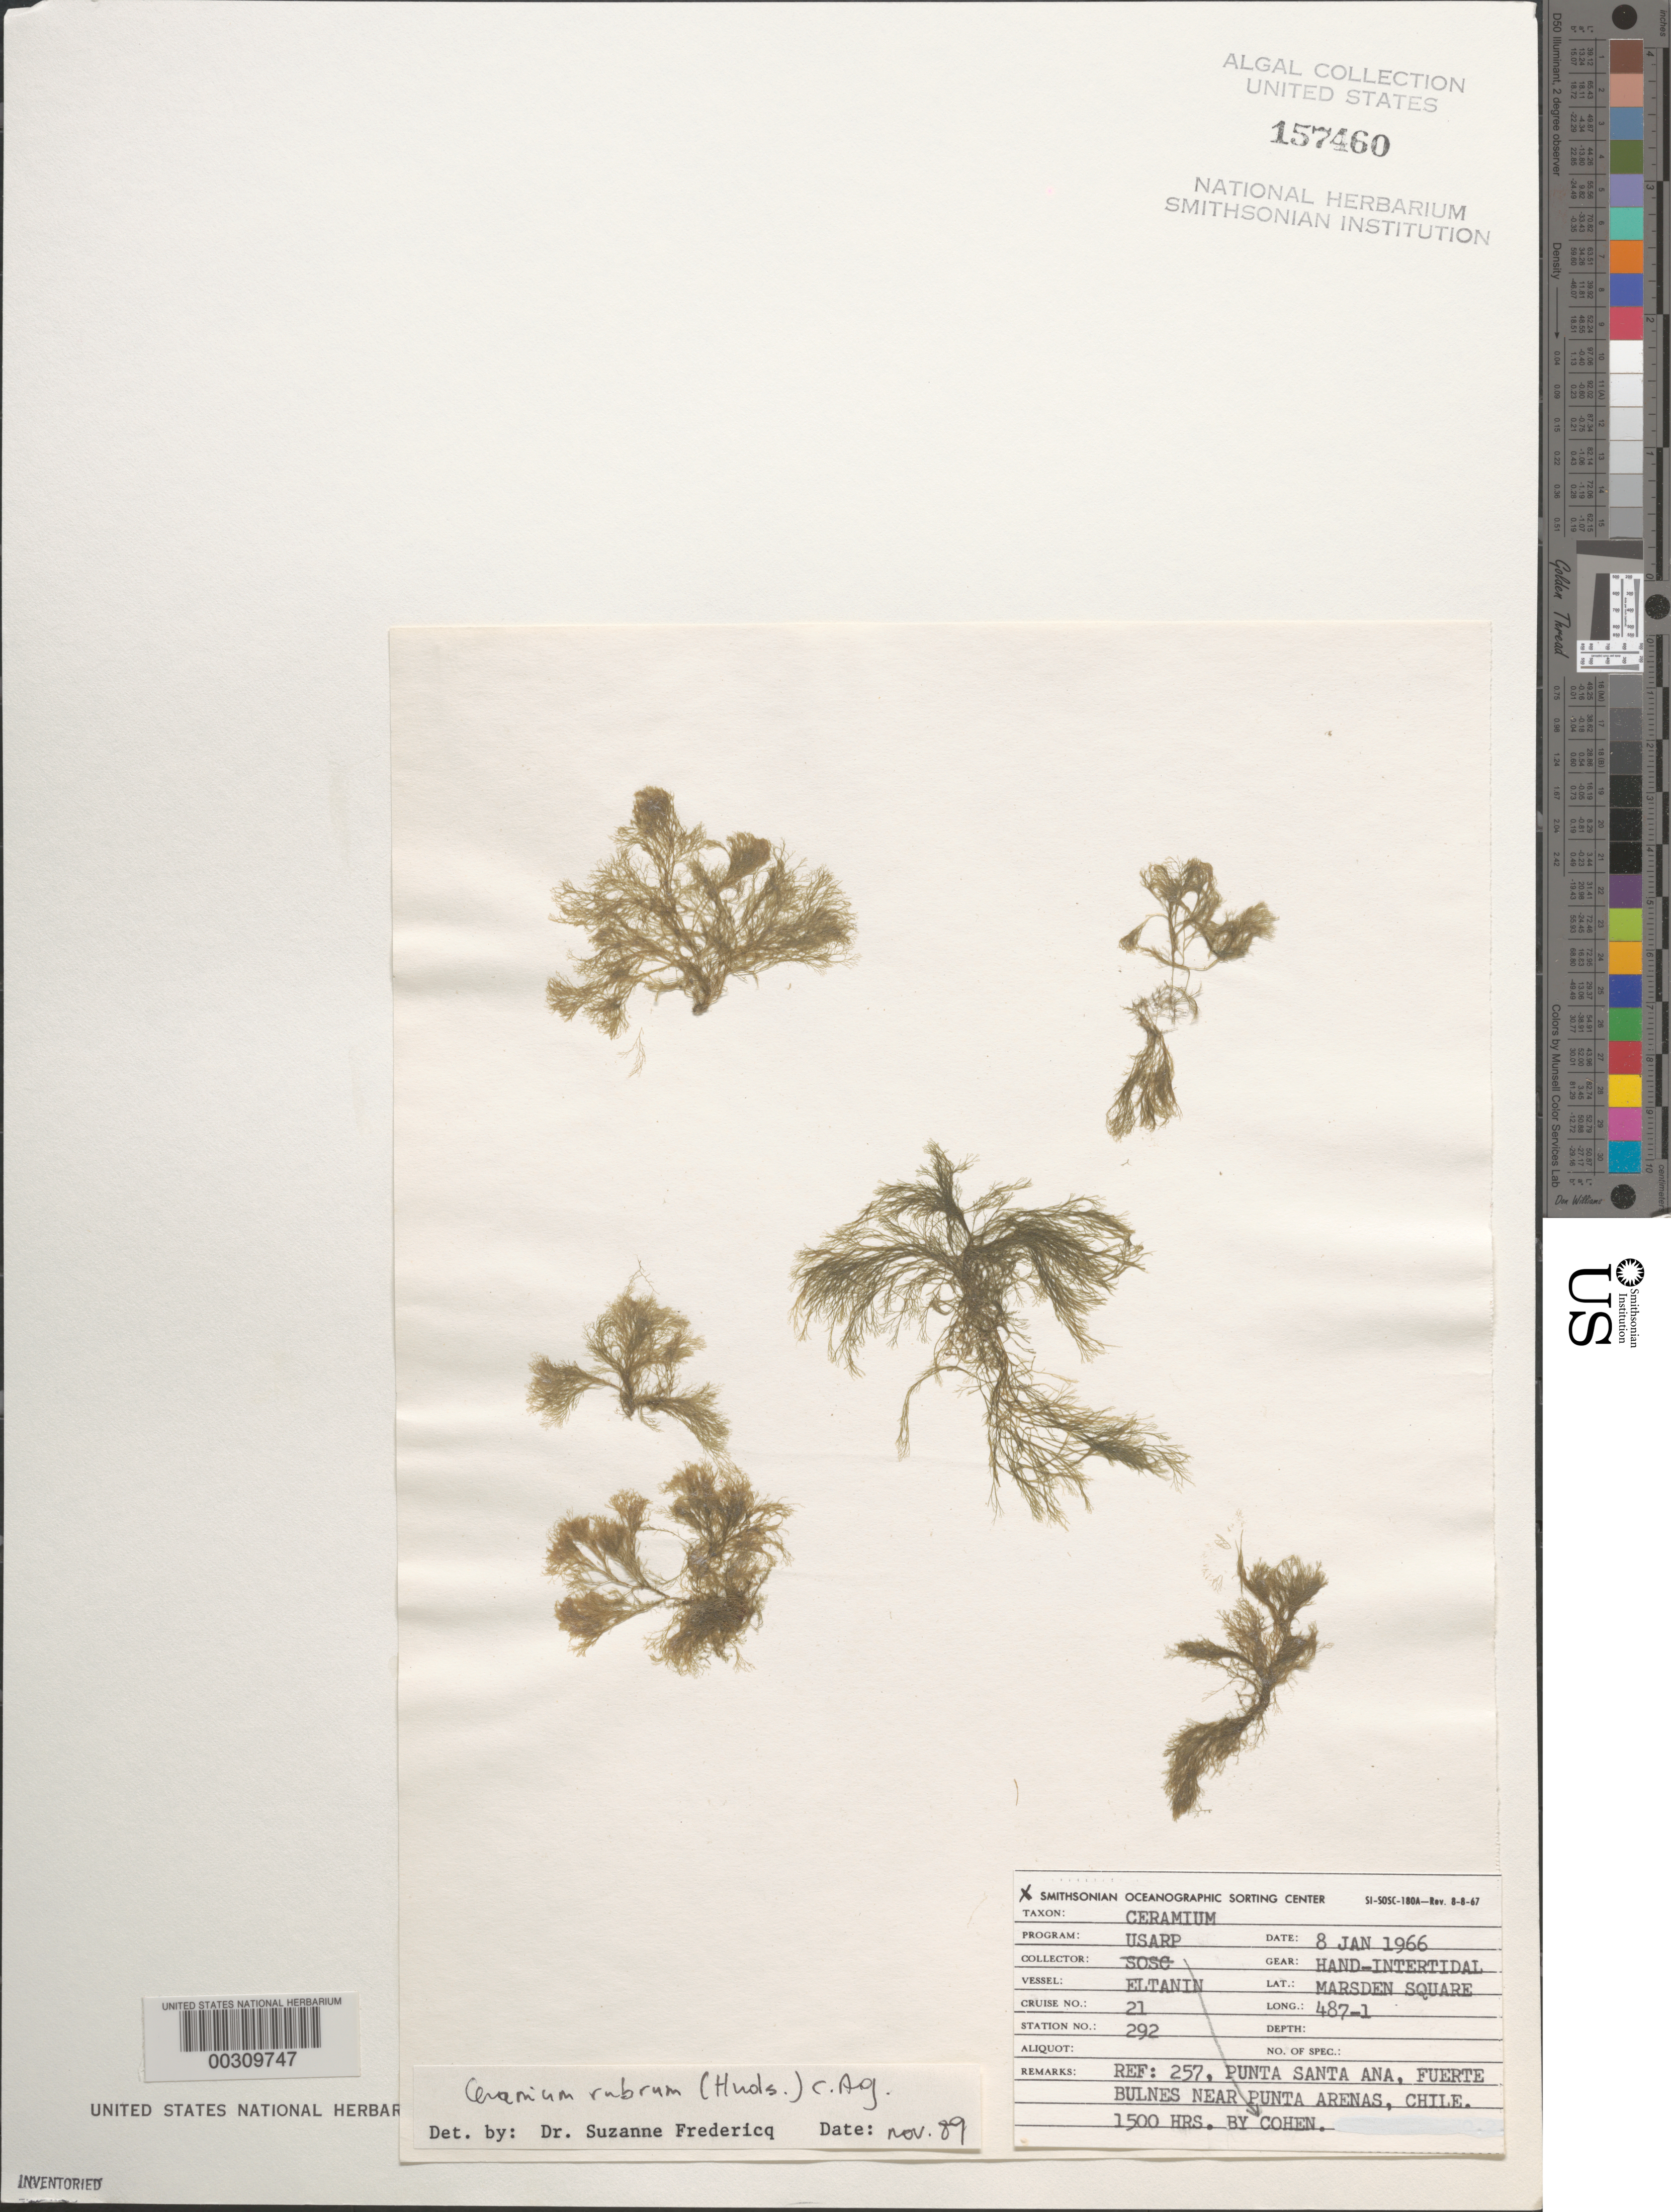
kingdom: Plantae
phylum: Rhodophyta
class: Florideophyceae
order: Ceramiales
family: Ceramiaceae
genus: Ceramium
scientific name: Ceramium rubrum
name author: C. Agardh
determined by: Fredericq, S.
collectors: A. Cohen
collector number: Station 292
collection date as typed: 08 Jan 1966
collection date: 1966-01-08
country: Chile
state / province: Magallanes y de la Antártica Chilena (XII)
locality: Punta Santa Ana, Fuerte Bulnes near Punta Arenas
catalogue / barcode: US 157460